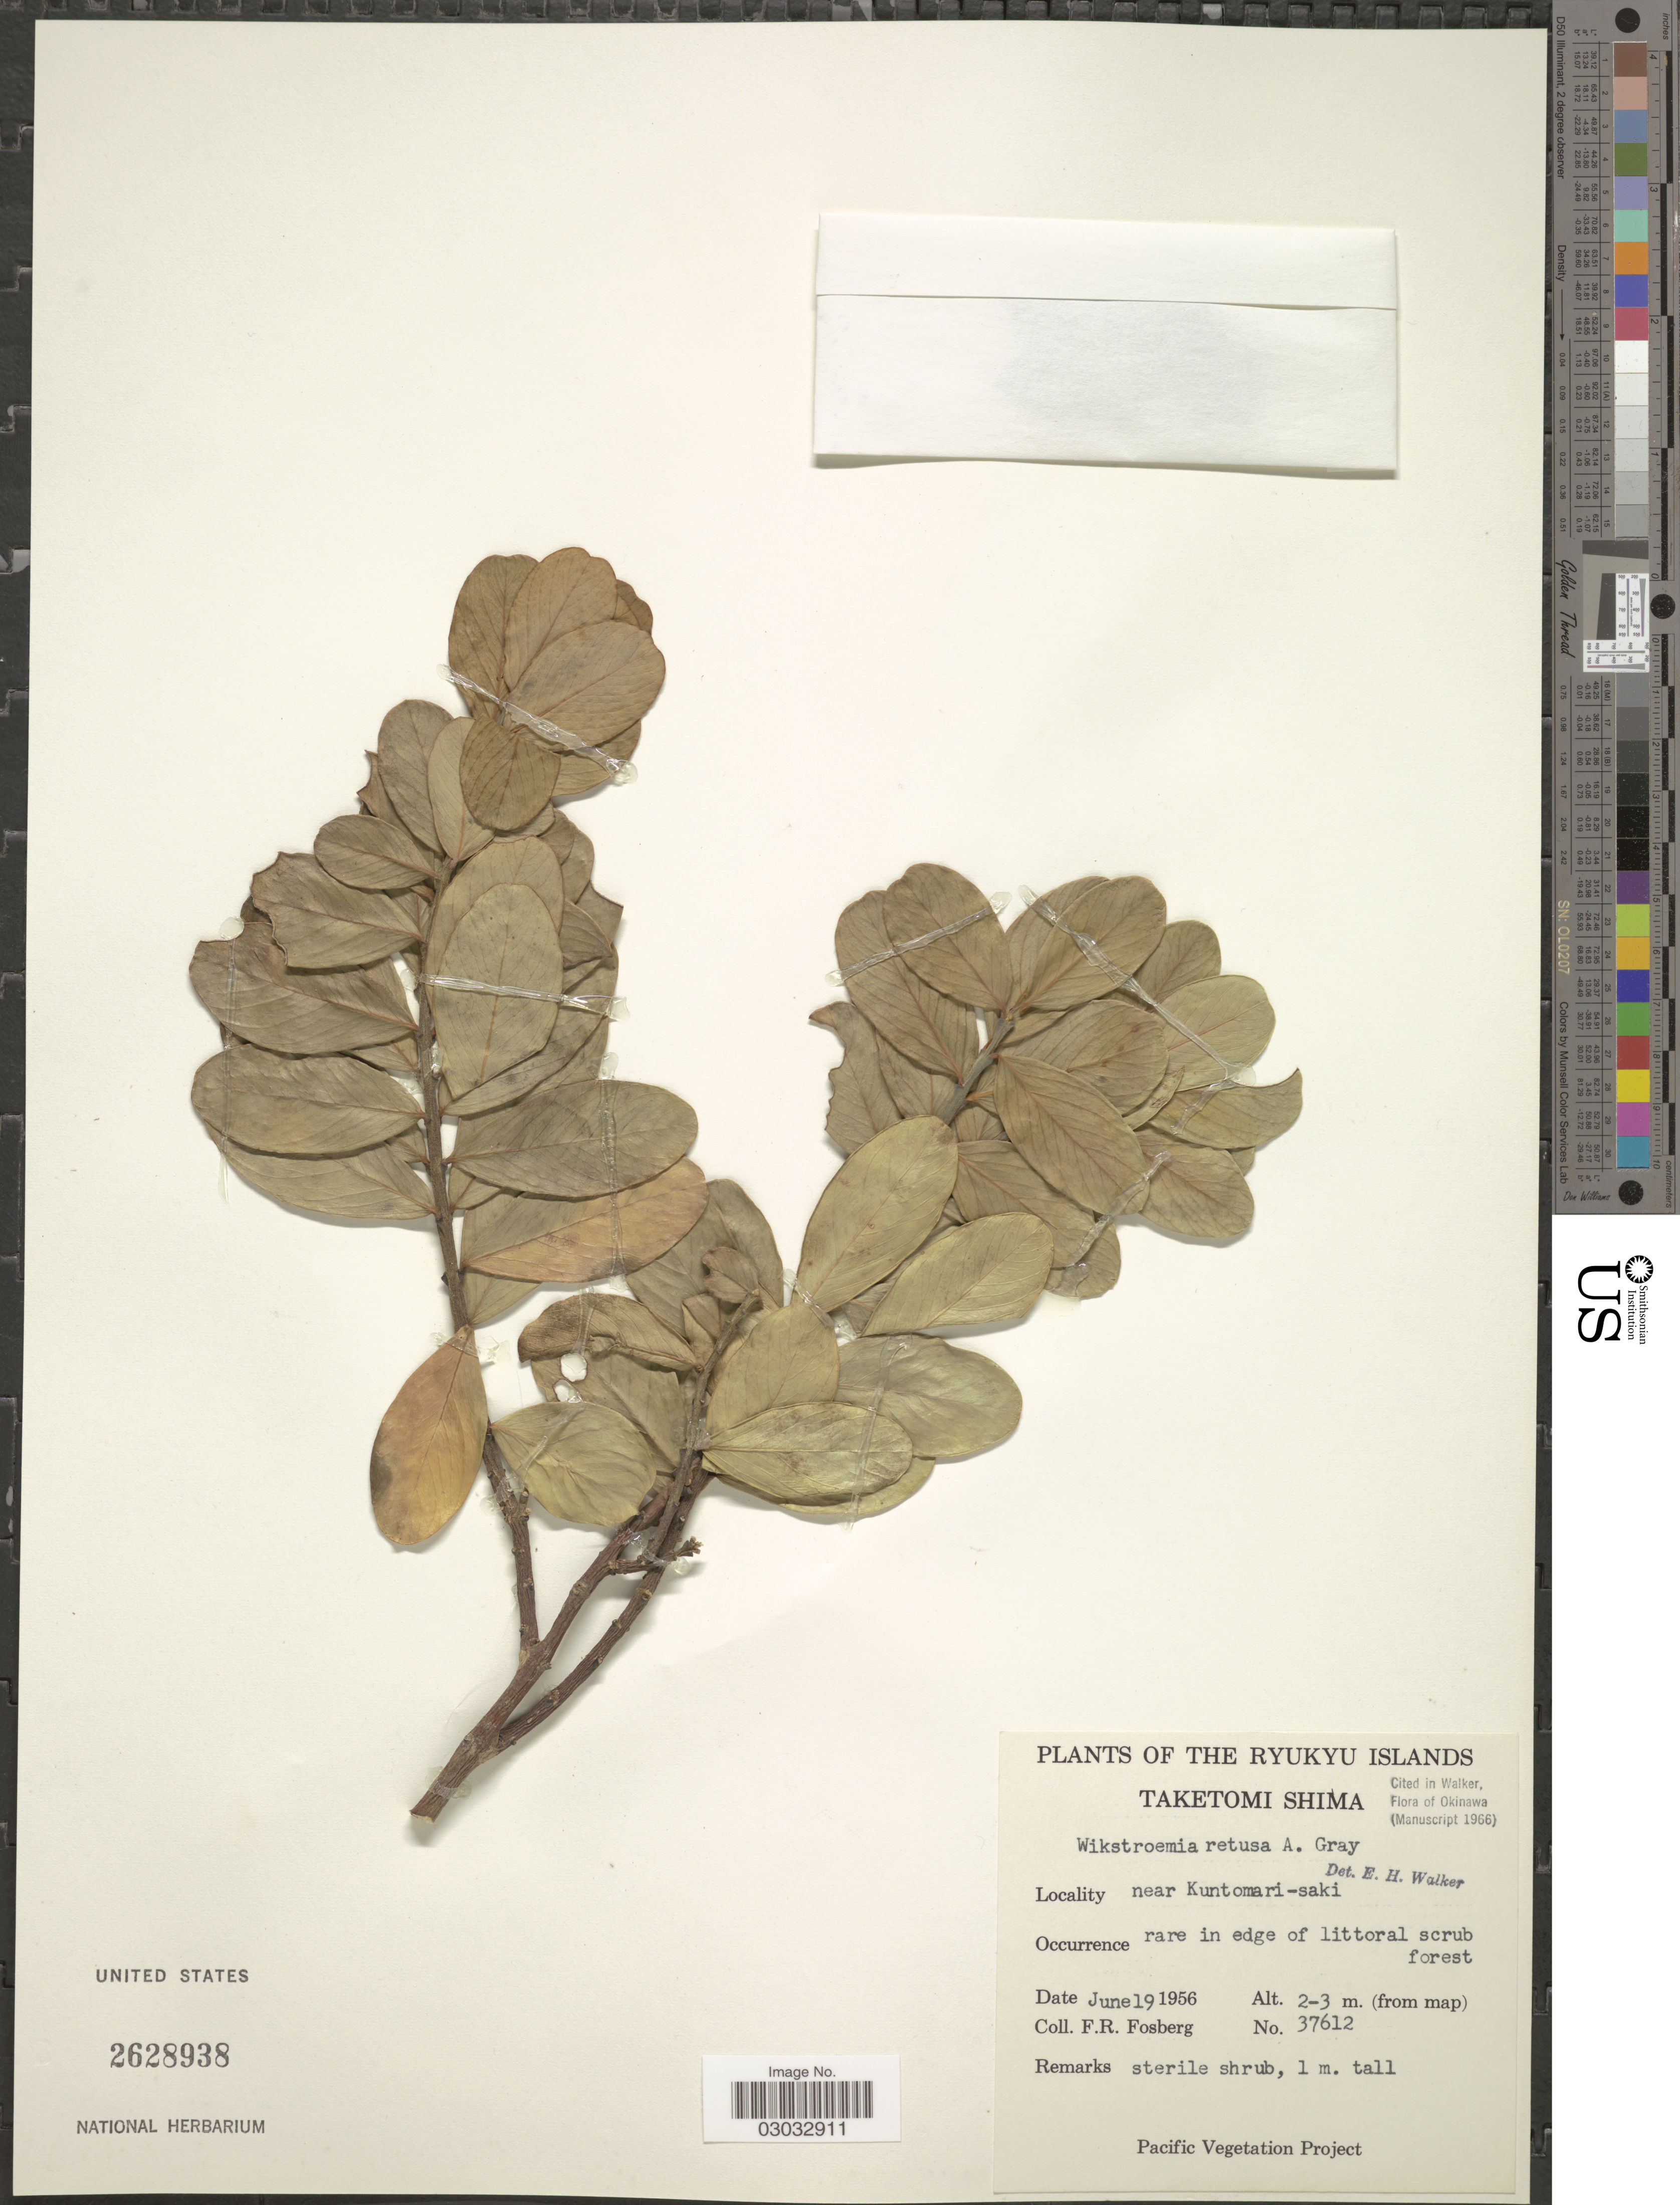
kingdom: Plantae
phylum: Tracheophyta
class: Magnoliopsida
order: Malvales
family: Thymelaeaceae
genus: Wikstroemia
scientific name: Wikstroemia retusa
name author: A. Gray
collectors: F. R. Fosberg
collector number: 37612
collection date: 1956-06-19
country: Japan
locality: The Ryukyu Islands, Taketomi Shima, near Kuntomari-saki.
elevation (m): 2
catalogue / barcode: US 2628938